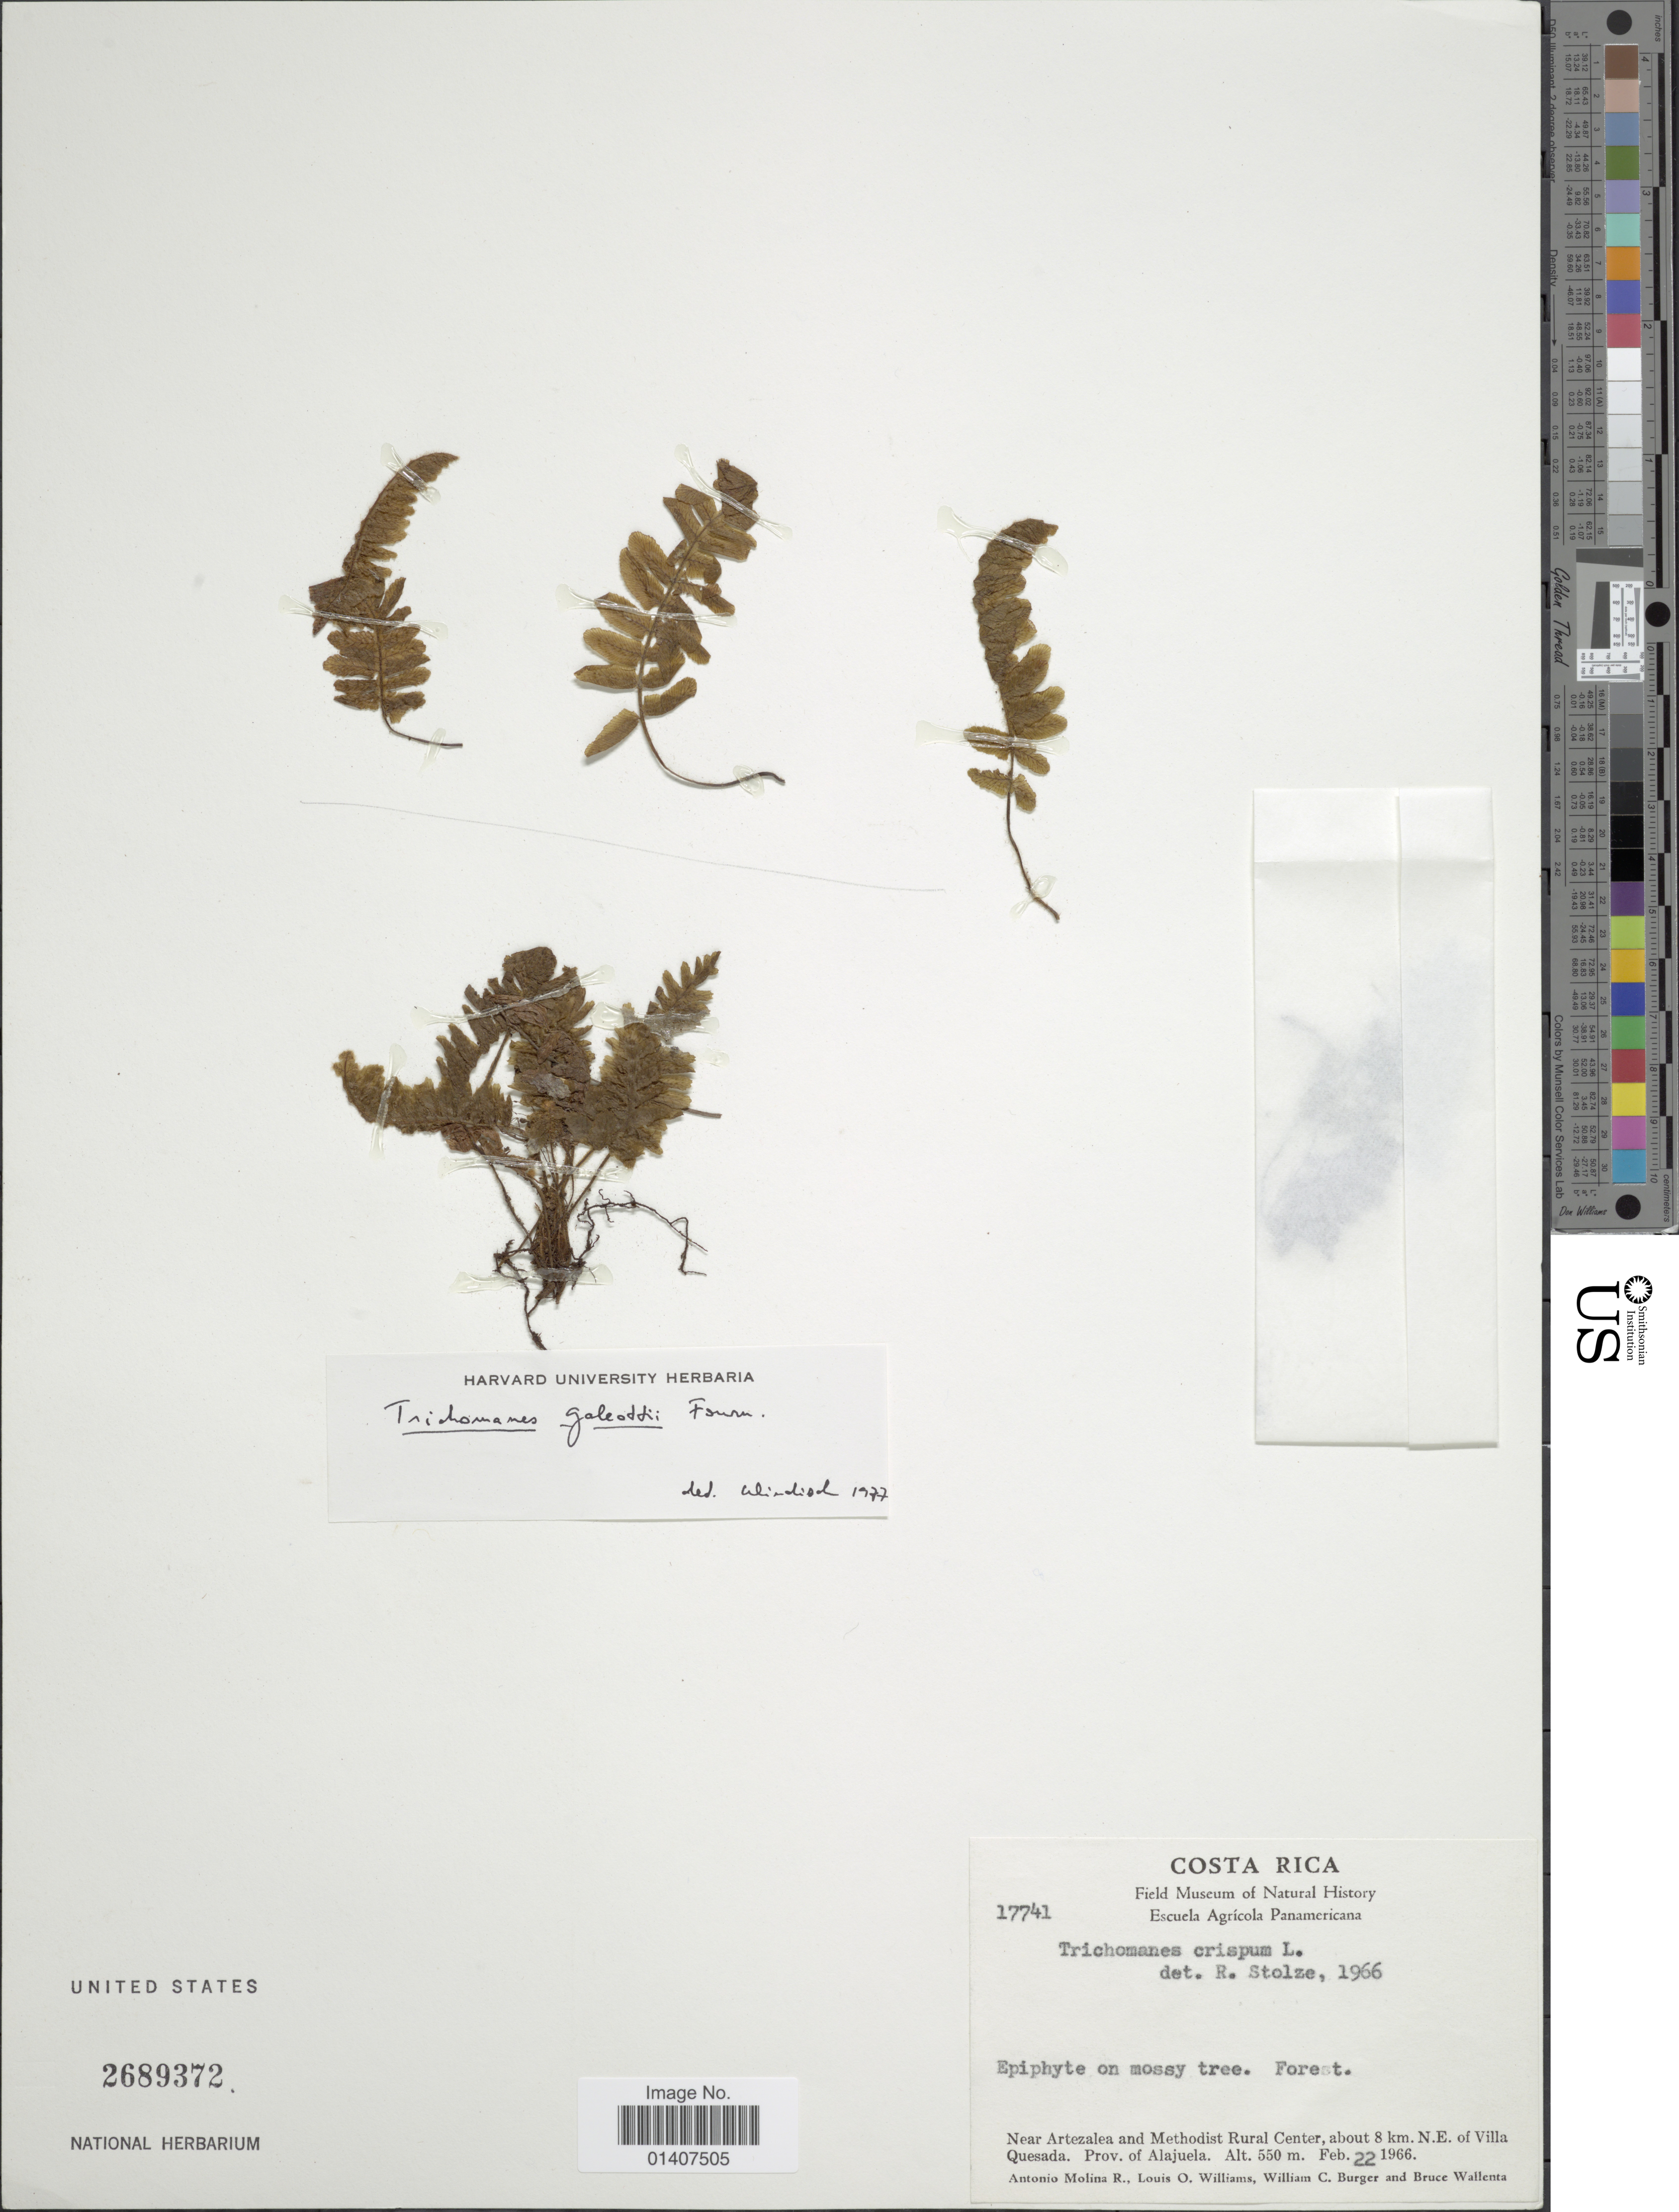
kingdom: Plantae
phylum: Tracheophyta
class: Polypodiopsida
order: Hymenophyllales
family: Hymenophyllaceae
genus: Trichomanes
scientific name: Trichomanes galeottii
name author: E. Fourn.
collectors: A. Molina R., L. O. Williams, W. Burger & B. Wallenta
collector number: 17741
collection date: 1966-02-22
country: Costa Rica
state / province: Alajuela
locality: Near Artezalea and Methodist Rural Center, about 8km N.E. of Villa Quesada, prov. of Alajuela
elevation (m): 550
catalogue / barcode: US 2689372